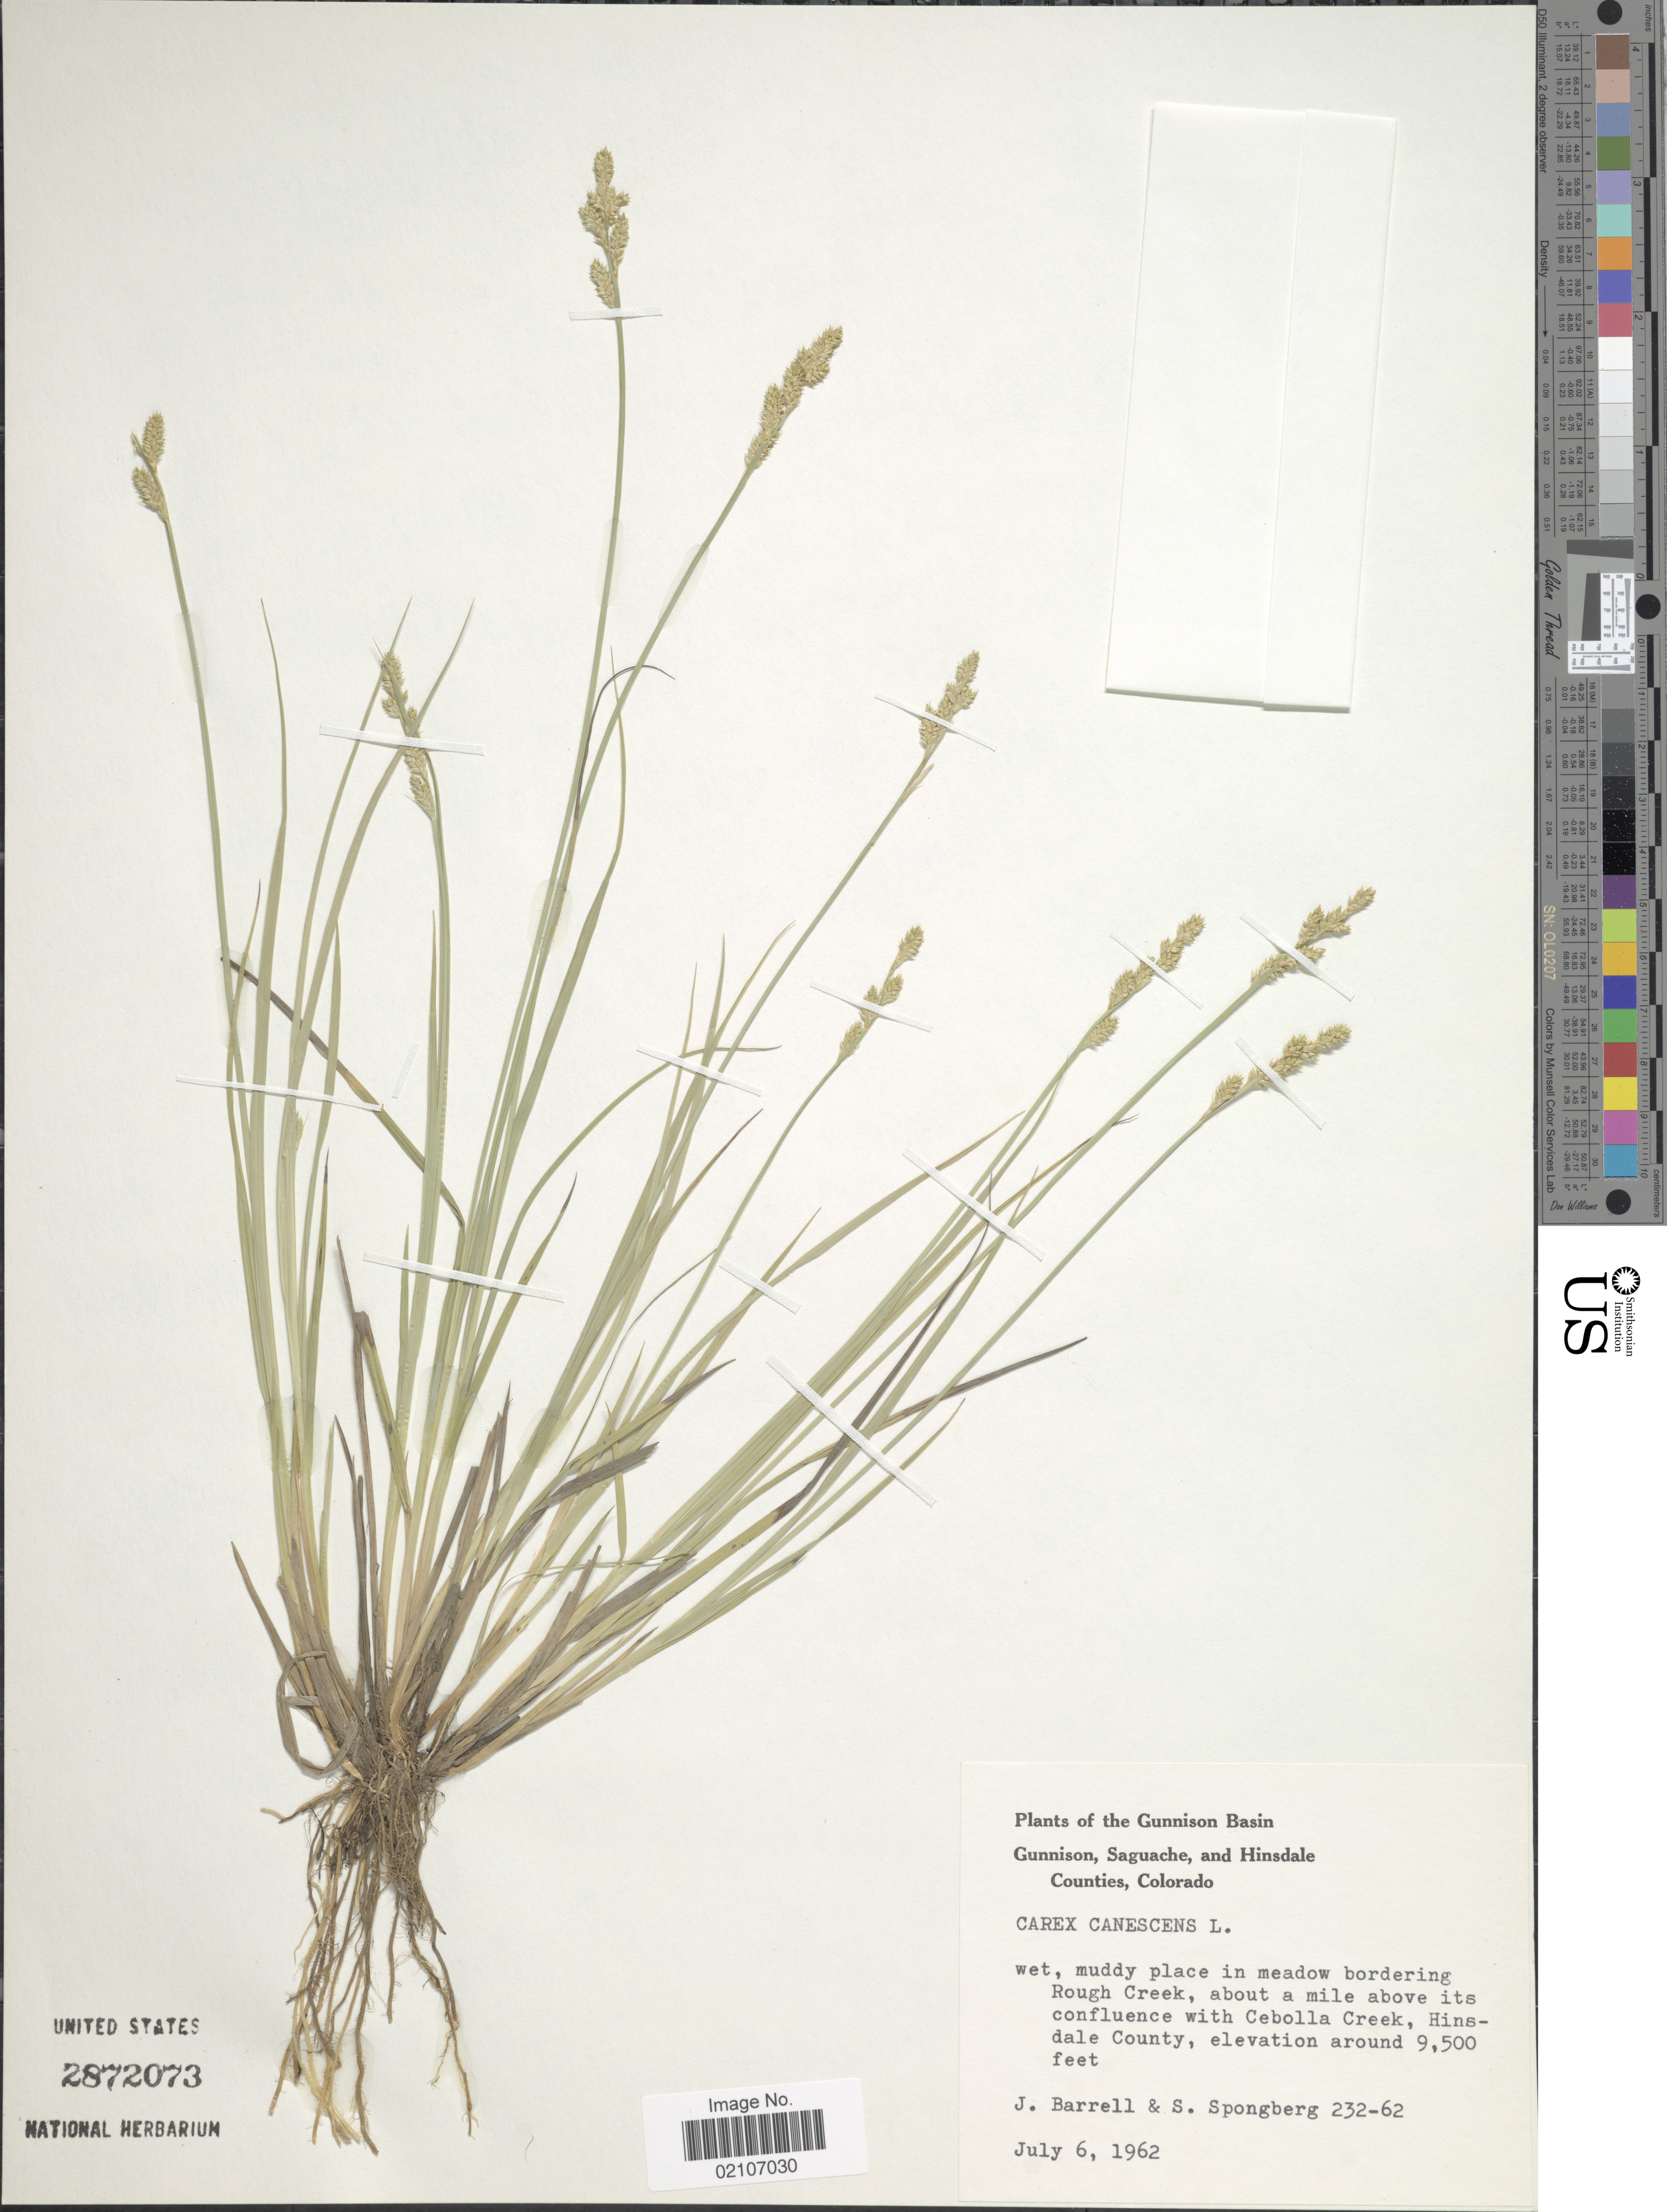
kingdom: Plantae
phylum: Tracheophyta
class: Liliopsida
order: Poales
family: Cyperaceae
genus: Carex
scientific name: Carex canescens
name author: L.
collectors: J. Barrell & S. A.Spongberg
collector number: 232-62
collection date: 1962-07-06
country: United States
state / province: Colorado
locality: The Gunnison Basin, Gunnison, Saguache, and Hinsdale Counties, wet, muddy place in meadow bordering Rough Creek, about a mile above its confluence with Cebolla Creek, Hinsdale County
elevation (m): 2896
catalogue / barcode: US 2872073